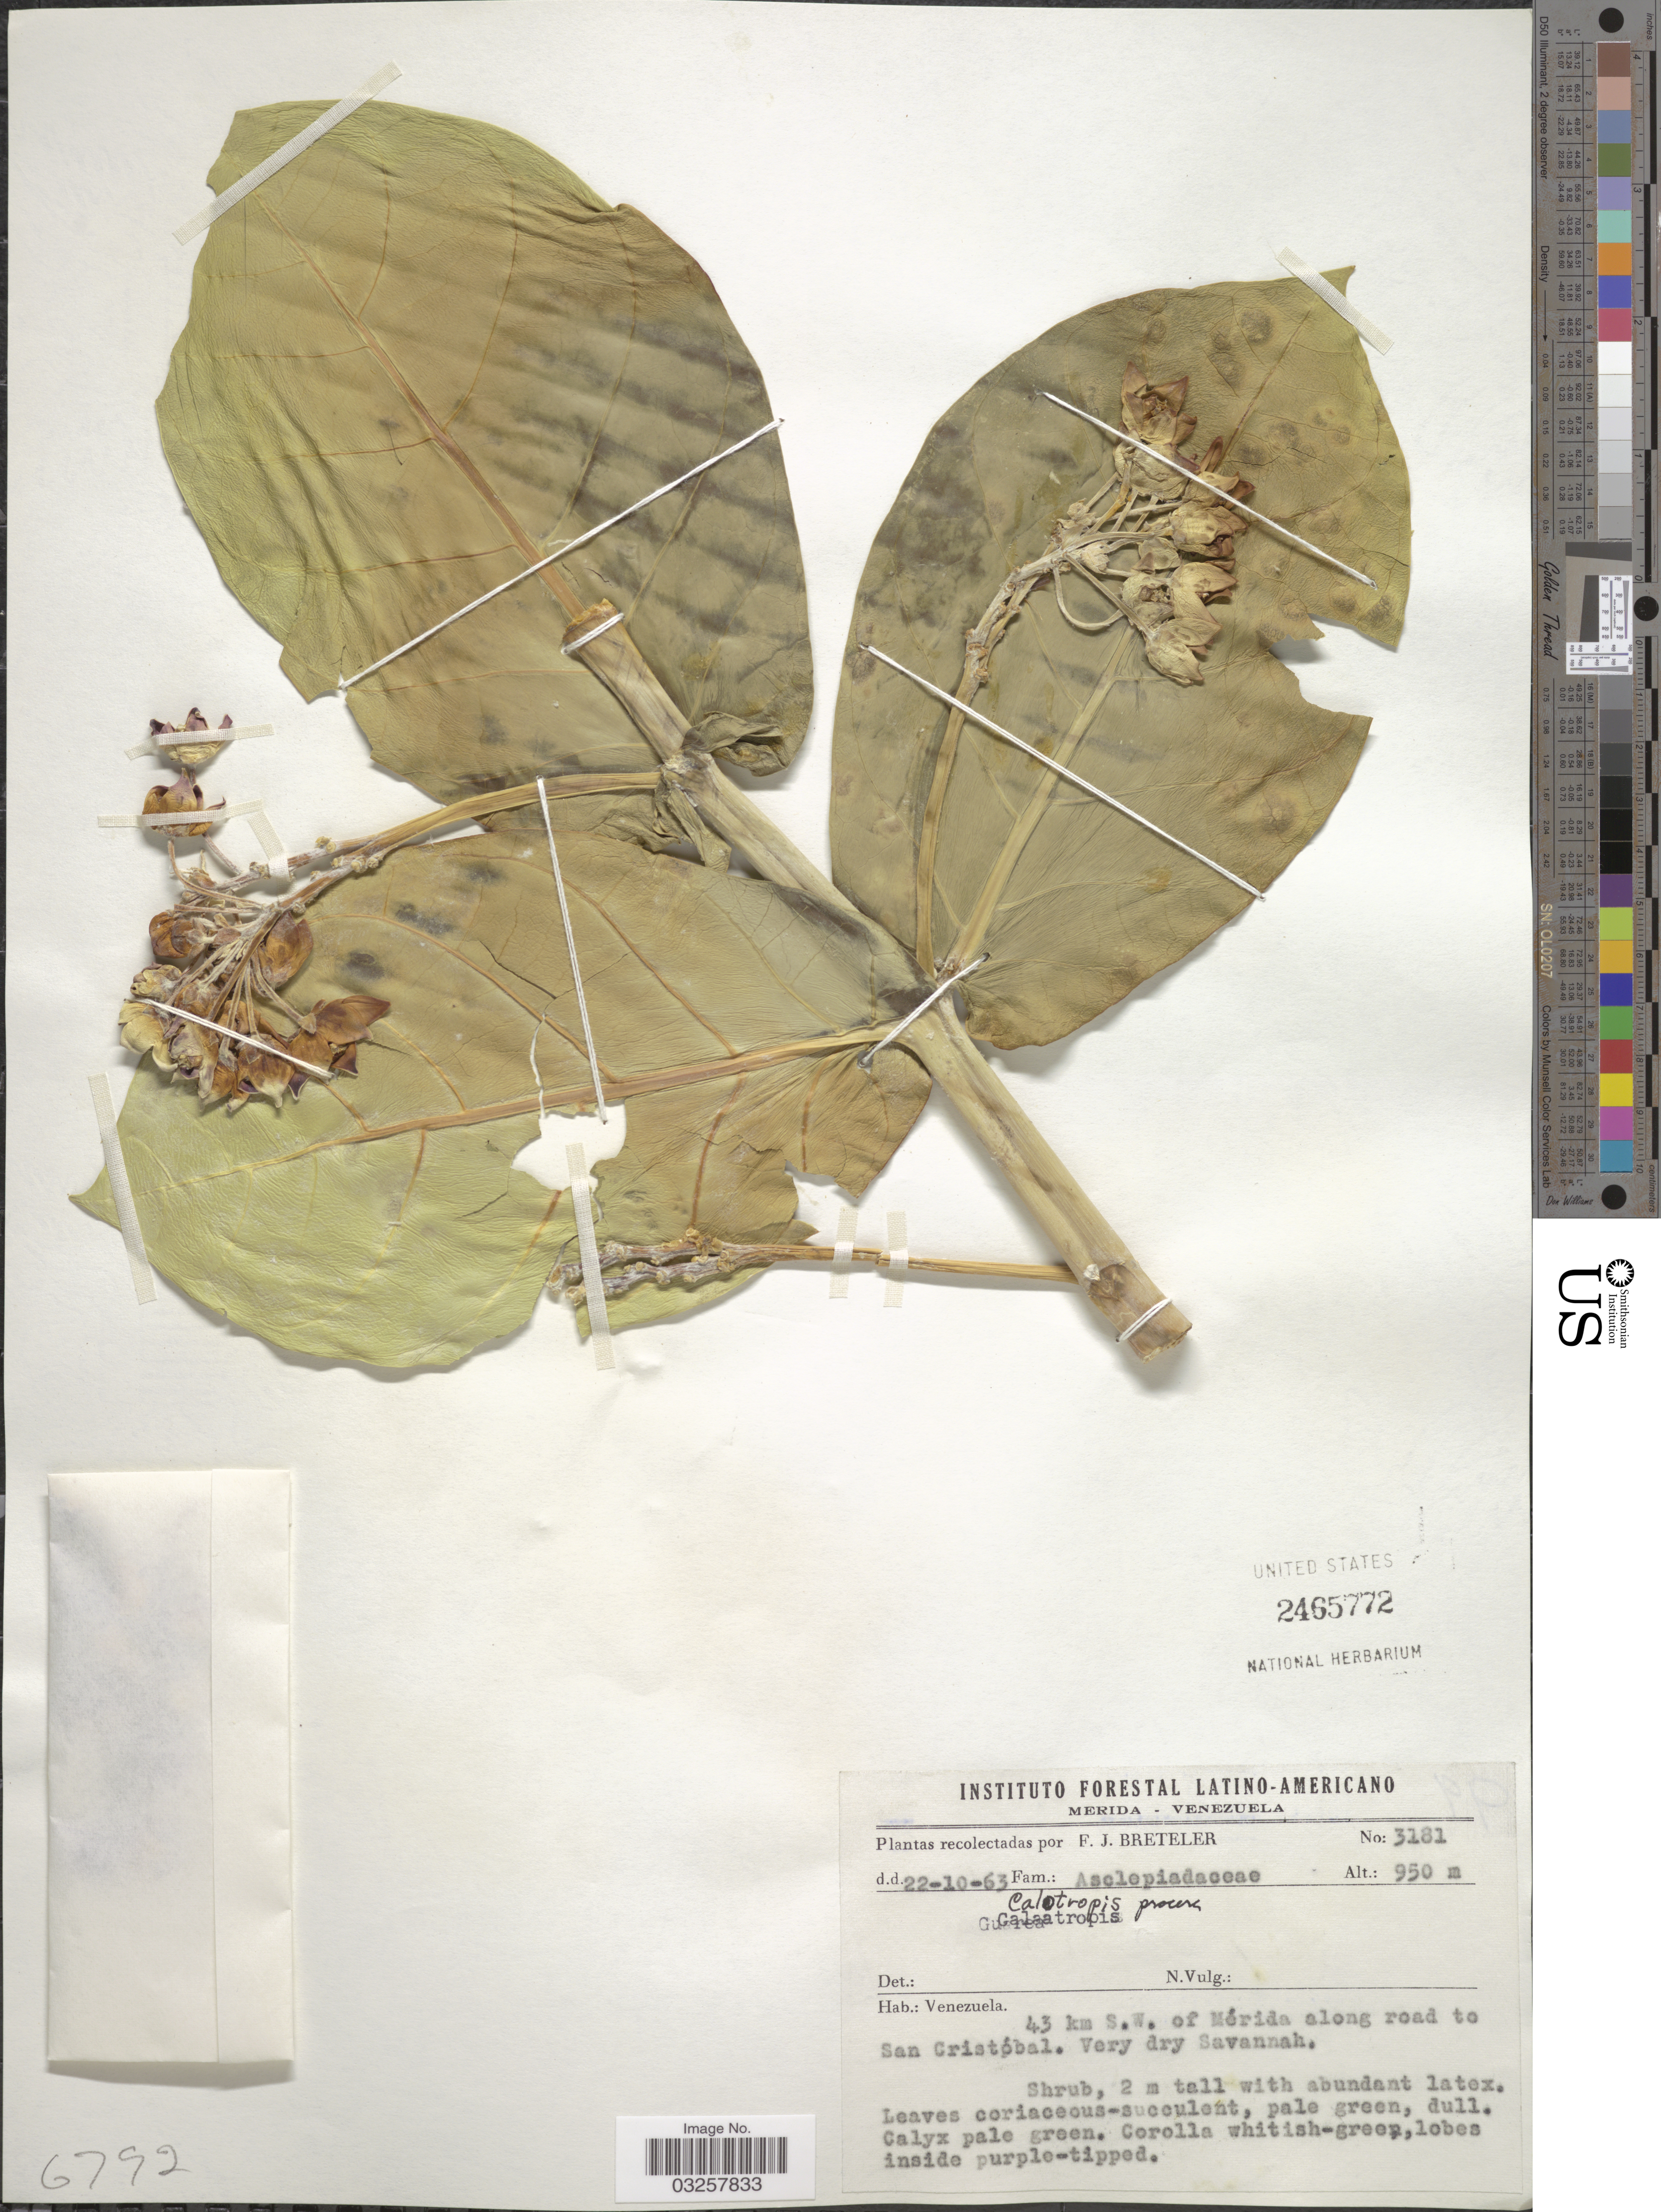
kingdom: Plantae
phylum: Tracheophyta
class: Magnoliopsida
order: Gentianales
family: Apocynaceae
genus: Calotropis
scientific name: Calotropis procera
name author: (Aiton) W.T. Aiton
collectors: F. J. Breteler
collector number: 3181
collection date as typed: Transcribed d/m/y: 22/10/63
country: Venezuela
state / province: Mérida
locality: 43 km S. W. of Mérida along road to San Cristóbal.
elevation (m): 950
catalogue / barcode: US 2465772